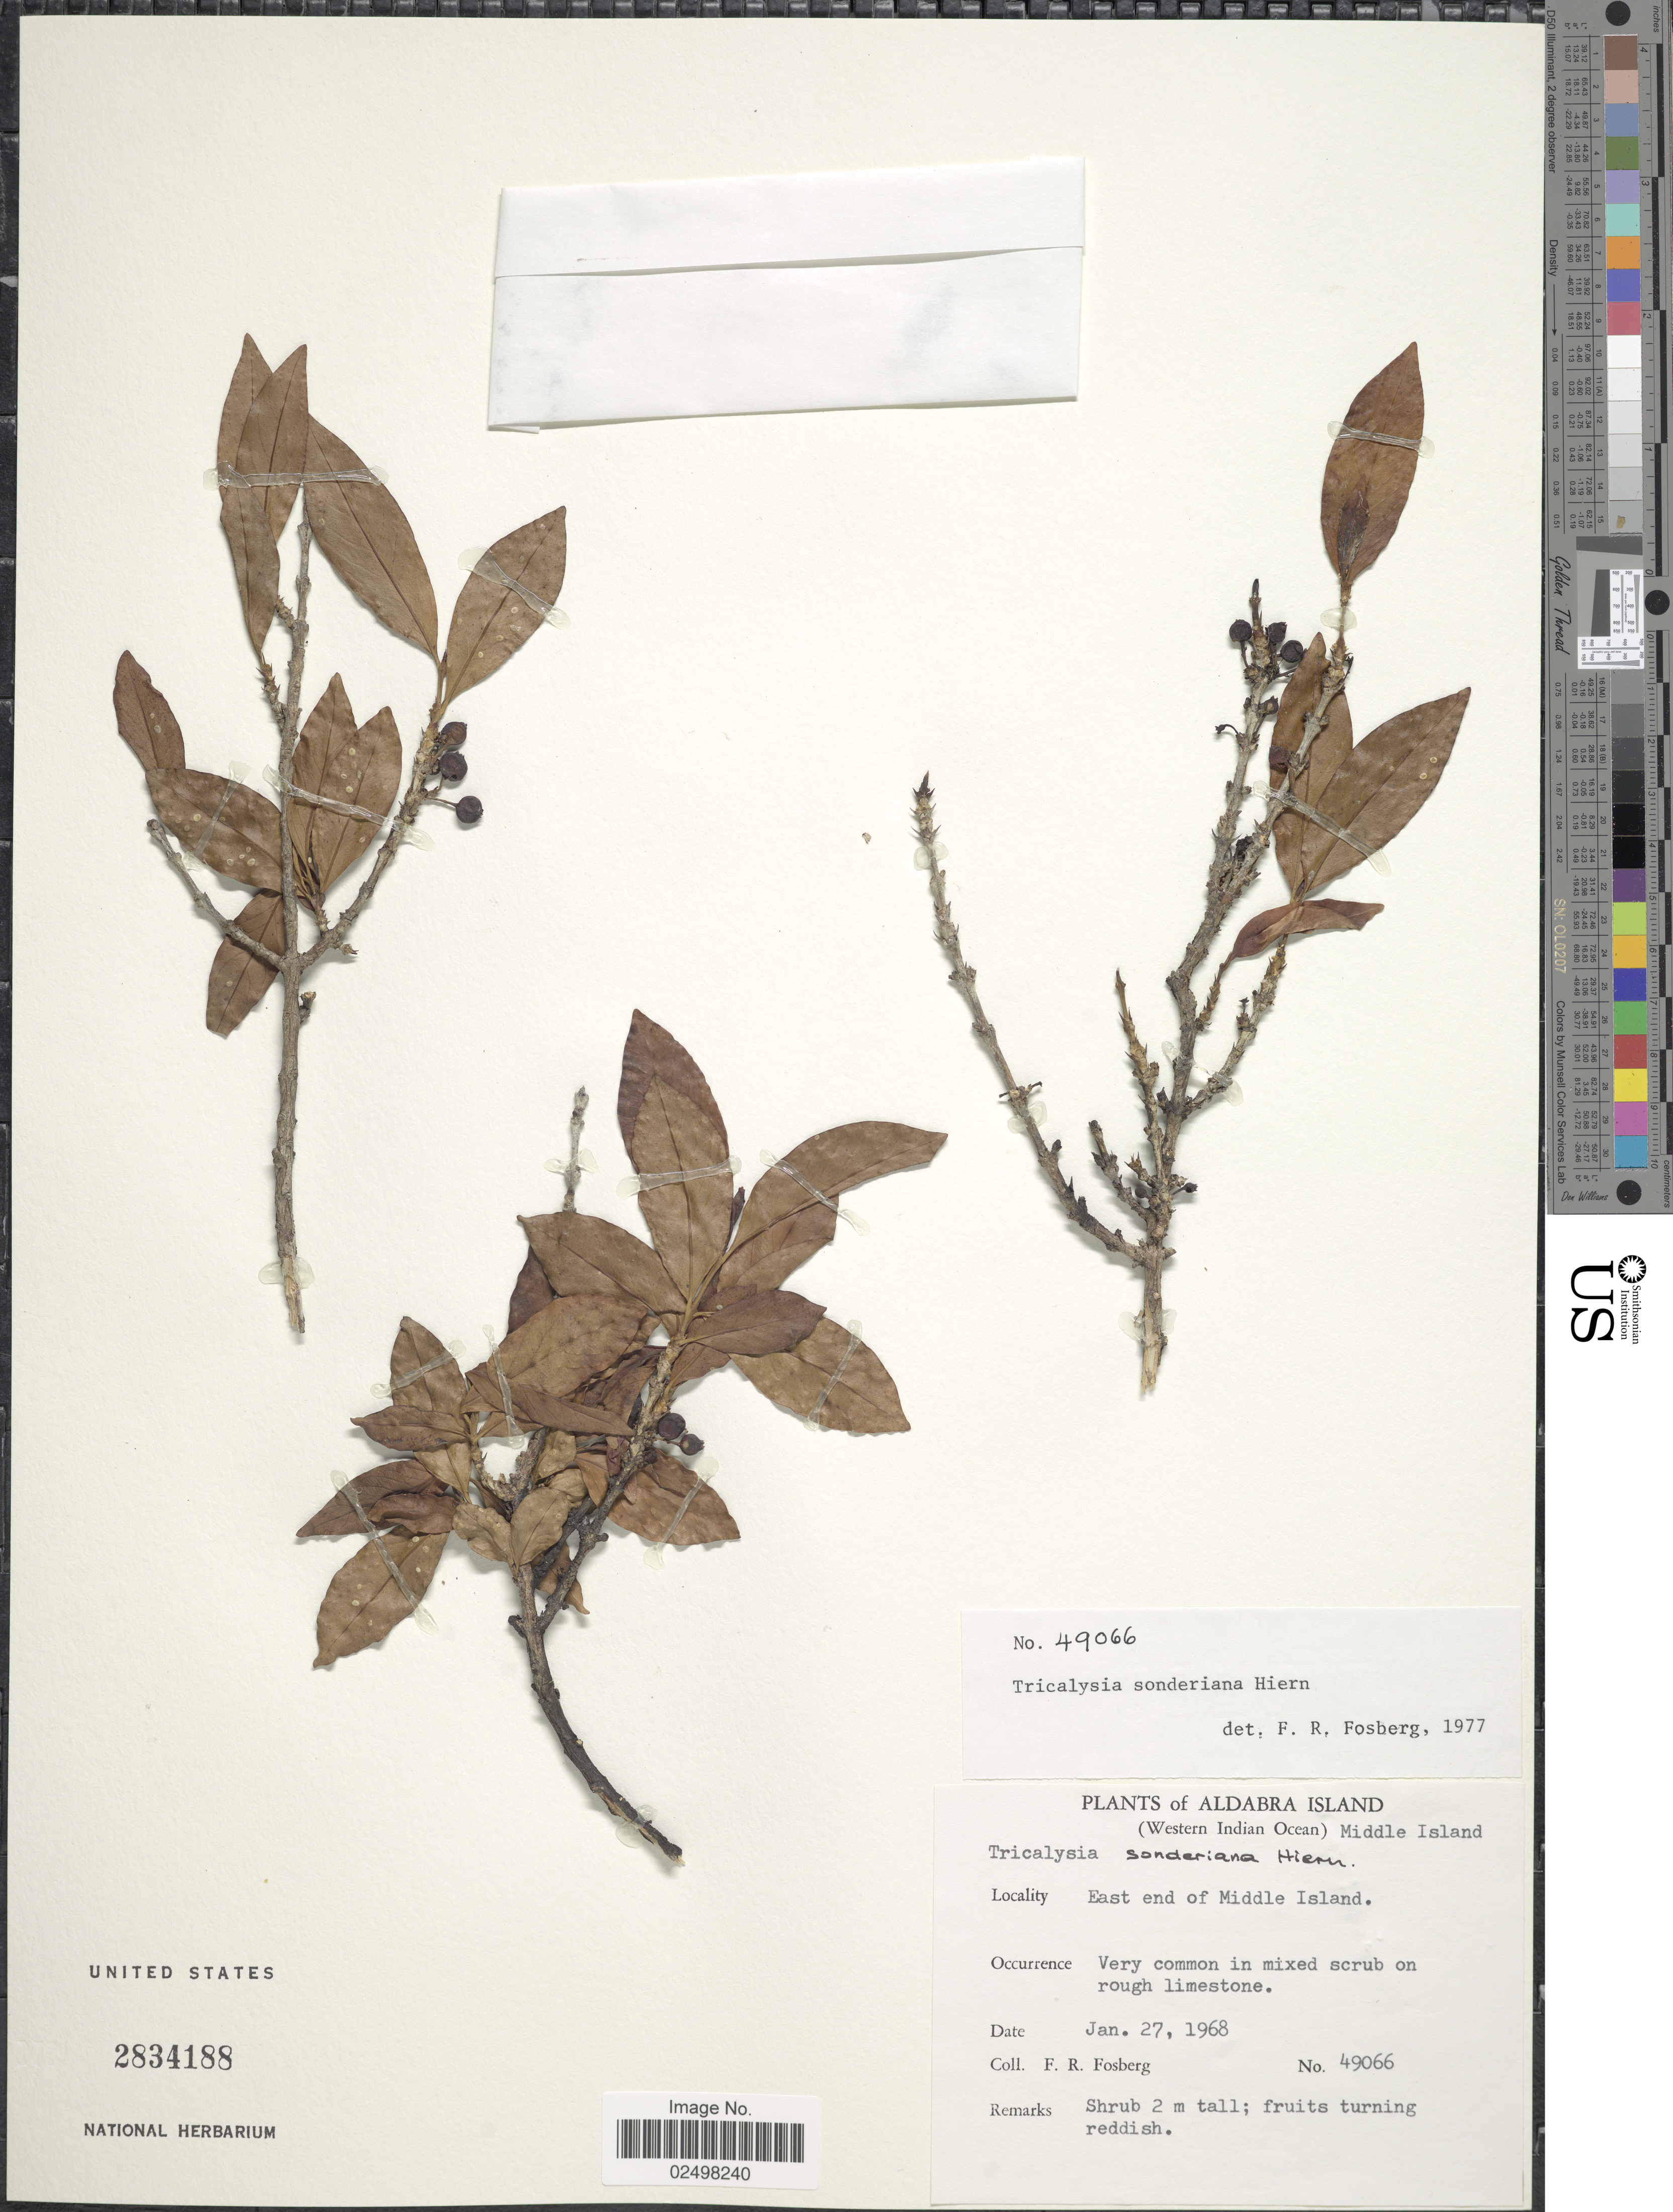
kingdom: Plantae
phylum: Tracheophyta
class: Magnoliopsida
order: Gentianales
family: Rubiaceae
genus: Tricalysia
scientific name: Tricalysia sonderiana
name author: Hiern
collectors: F. R. Fosberg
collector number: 49066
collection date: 1968-01-27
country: Seychelles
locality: Aldabra Island (Western Indian Ocean) Middle Island. East end of Middle Island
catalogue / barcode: US 2834188